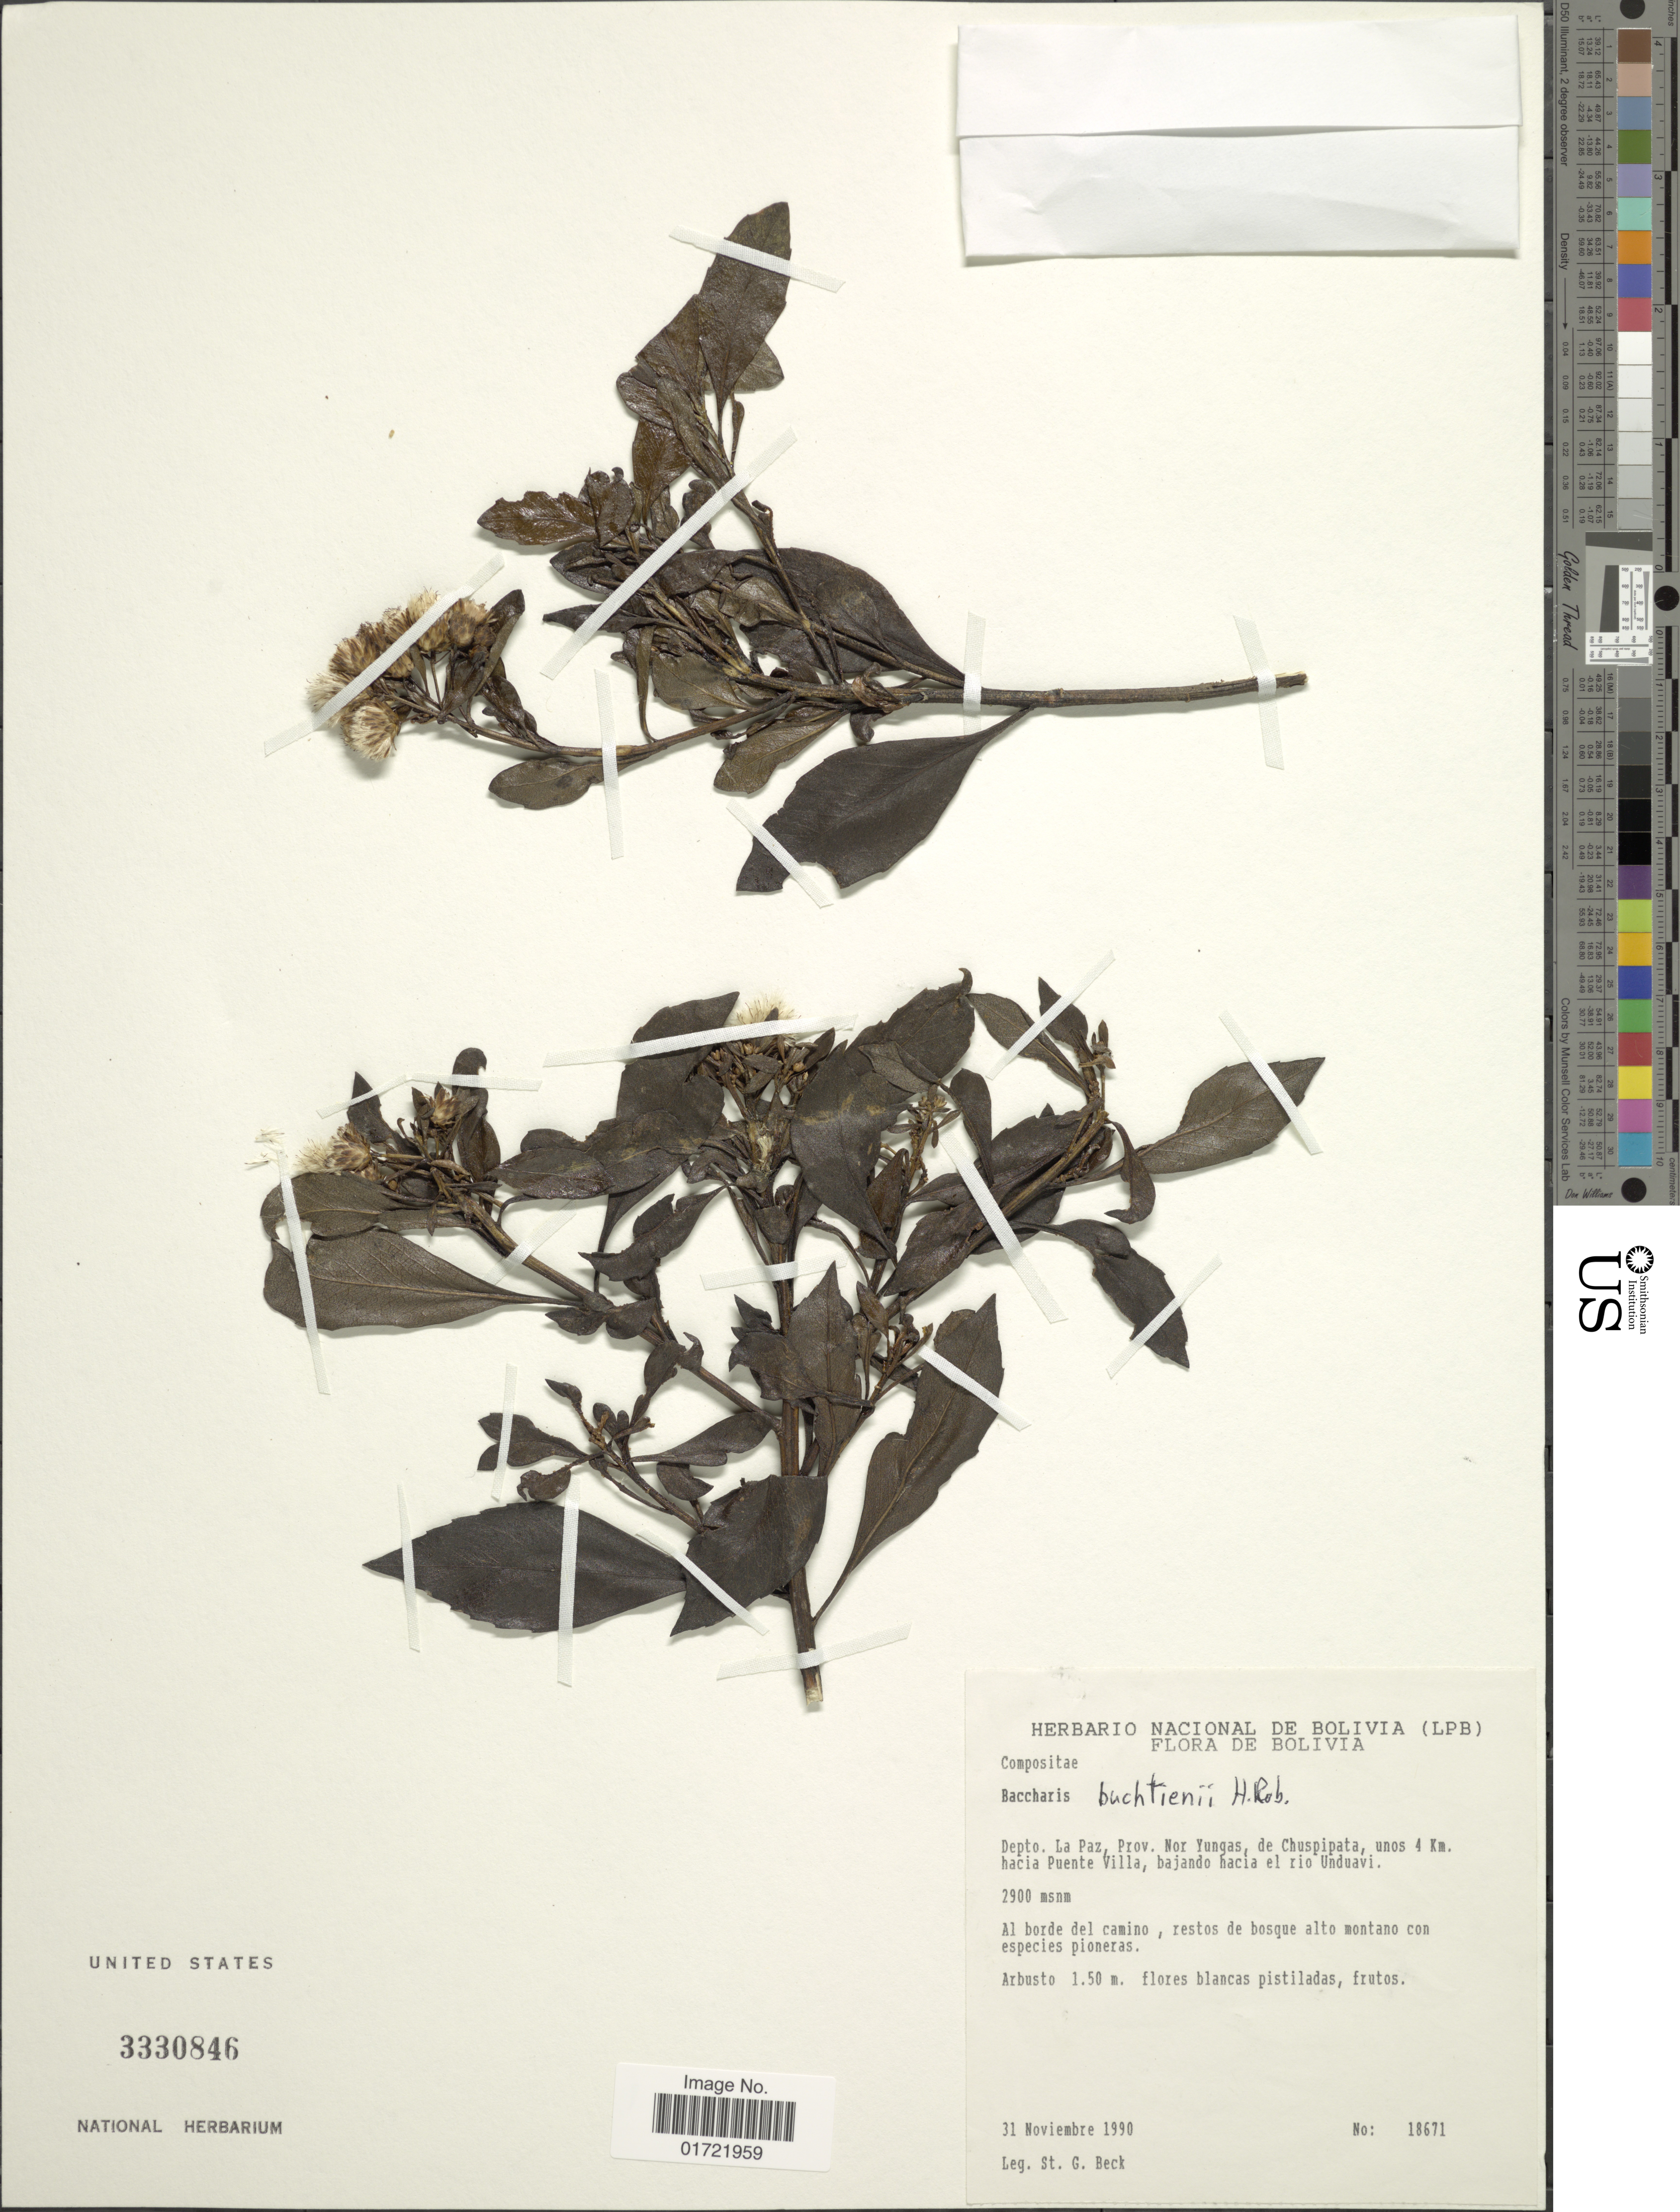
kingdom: Plantae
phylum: Tracheophyta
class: Magnoliopsida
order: Asterales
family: Asteraceae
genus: Baccharis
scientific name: Baccharis buchtienii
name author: H. Rob.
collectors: S. G. Beck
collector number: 18671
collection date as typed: Transcribed d/m/y: 31/11/1990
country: Bolivia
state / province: La Paz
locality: Prov. Nor Yungas, de Chuspipata, unos 4 km. hacua Puente Villa, bajando hacia el rio Unduavi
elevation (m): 2900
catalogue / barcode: US 3330846